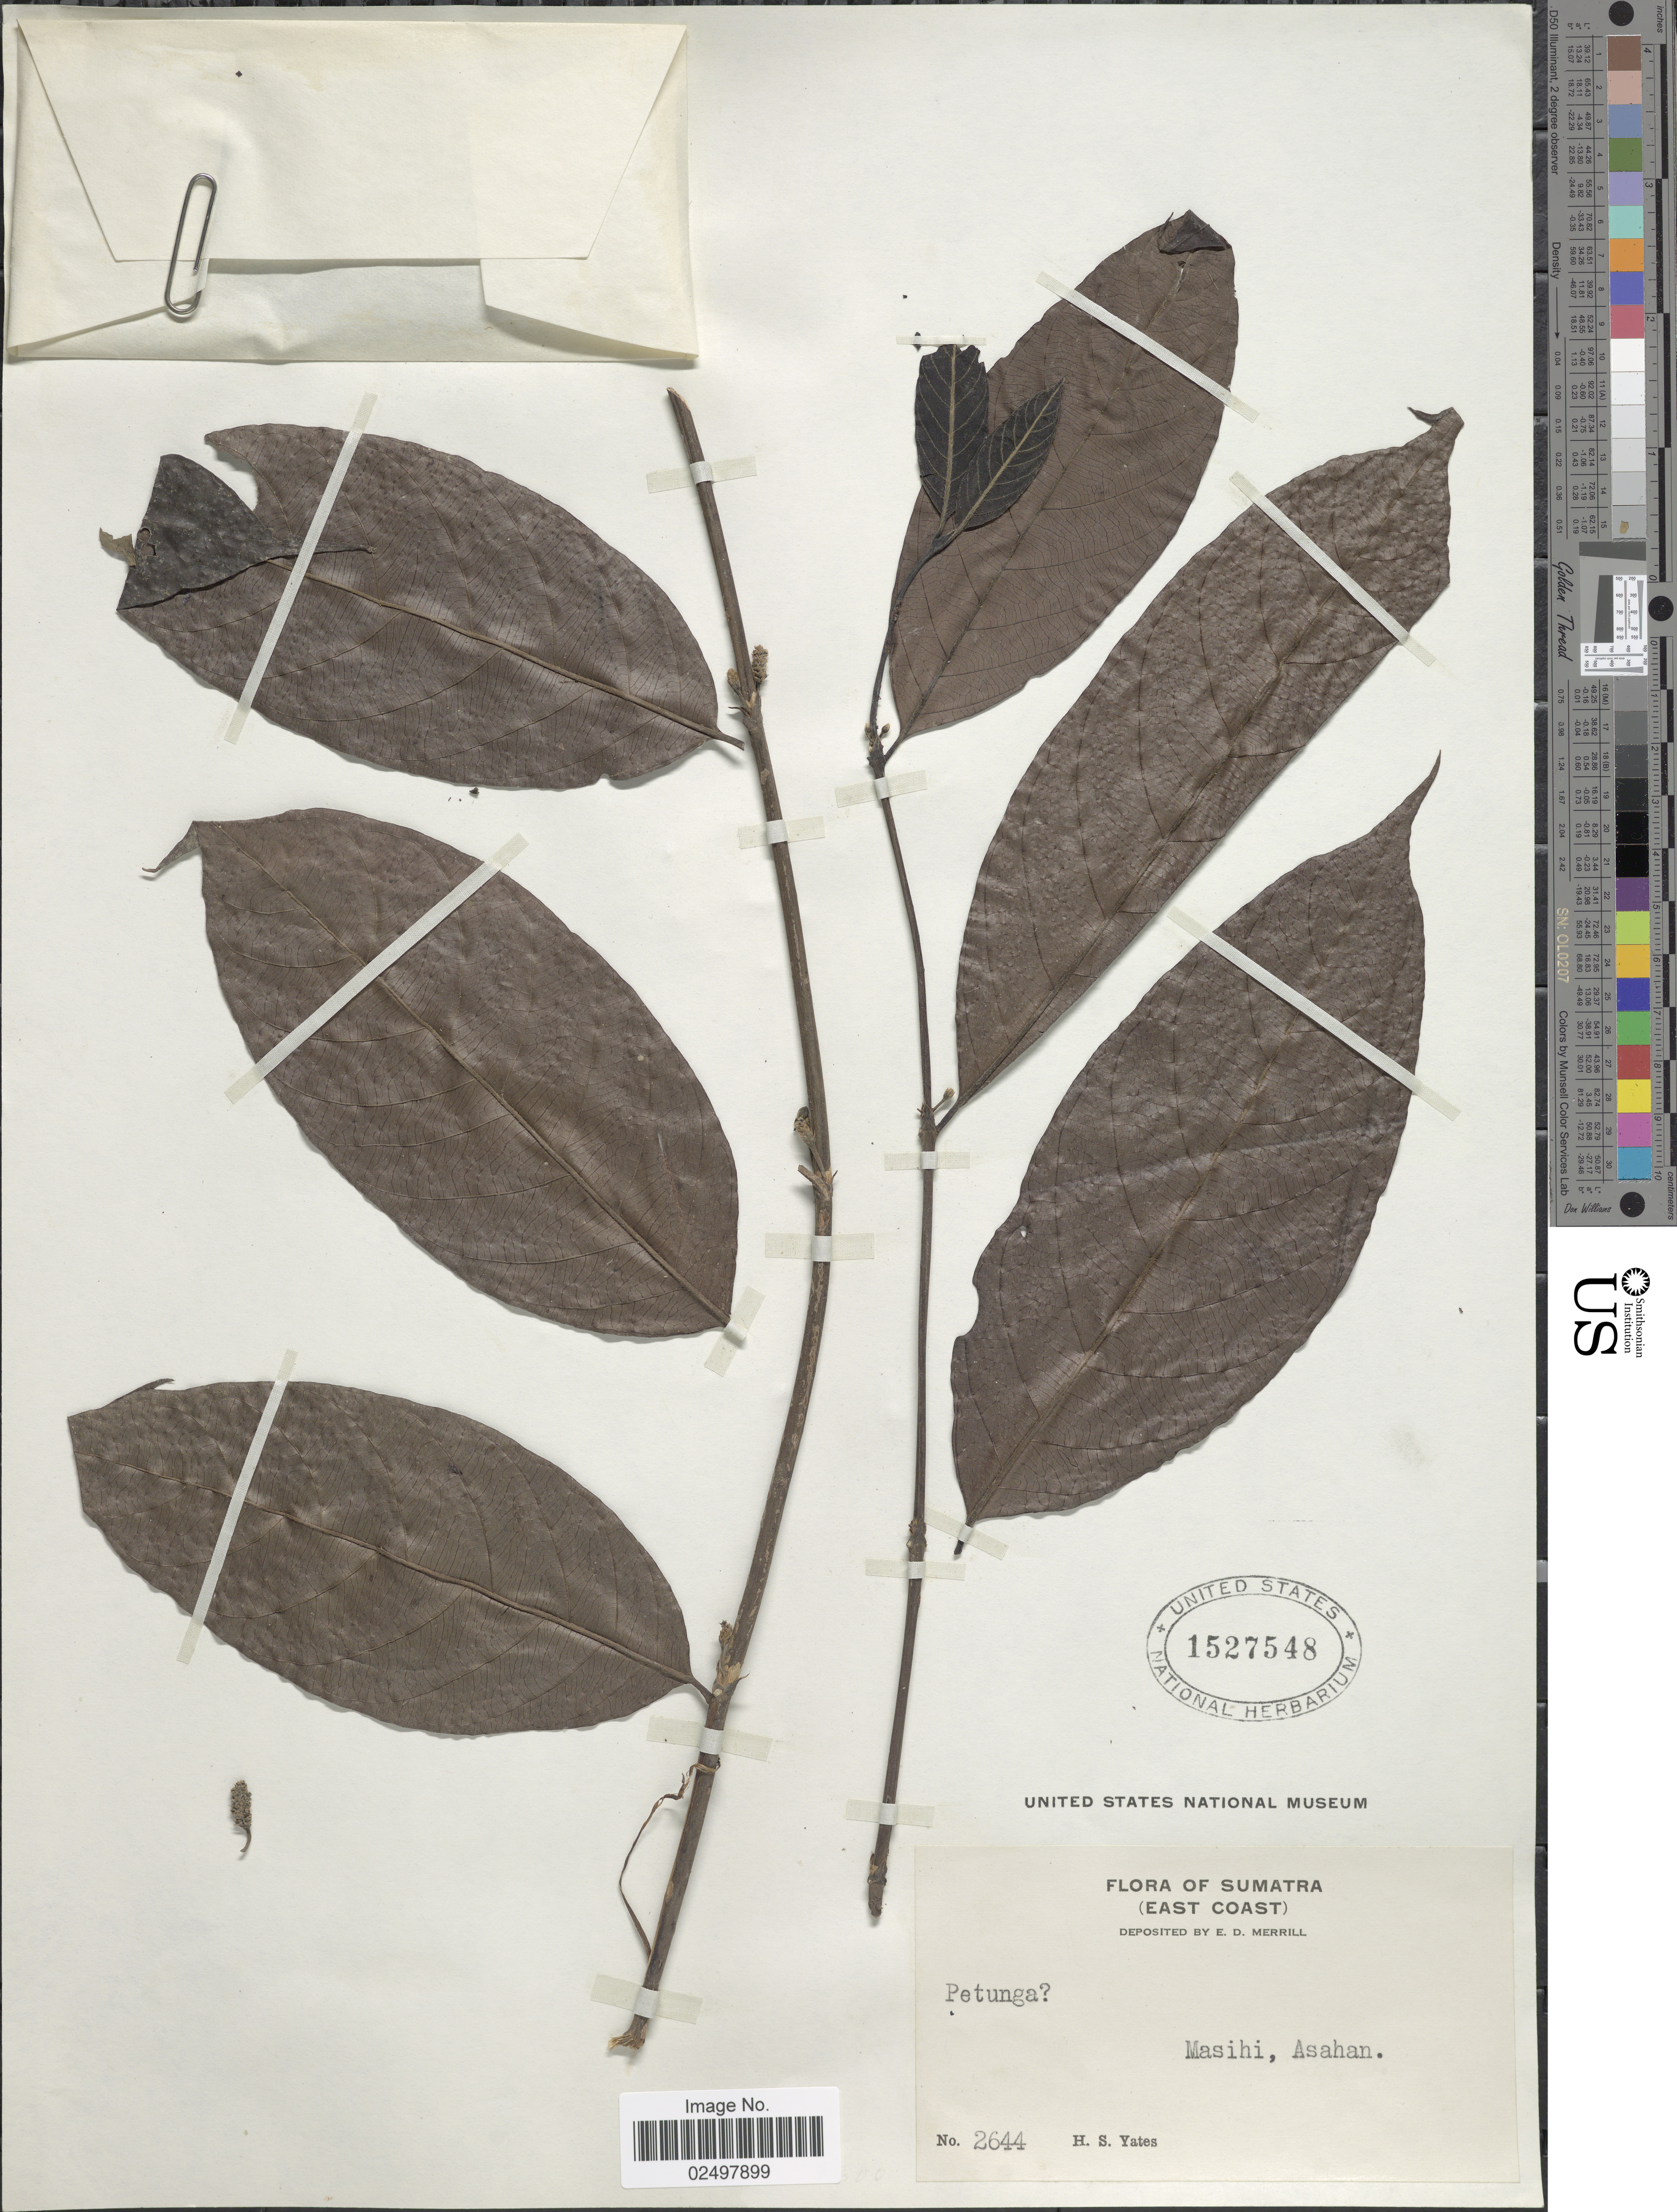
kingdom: Plantae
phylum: Tracheophyta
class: Magnoliopsida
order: Gentianales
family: Rubiaceae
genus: Hypobathrum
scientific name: Hypobathrum sp.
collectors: H. S. Yates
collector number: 2644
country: Indonesia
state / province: Sumatra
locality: East Coast, Masihi, Asahan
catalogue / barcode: US 1527548